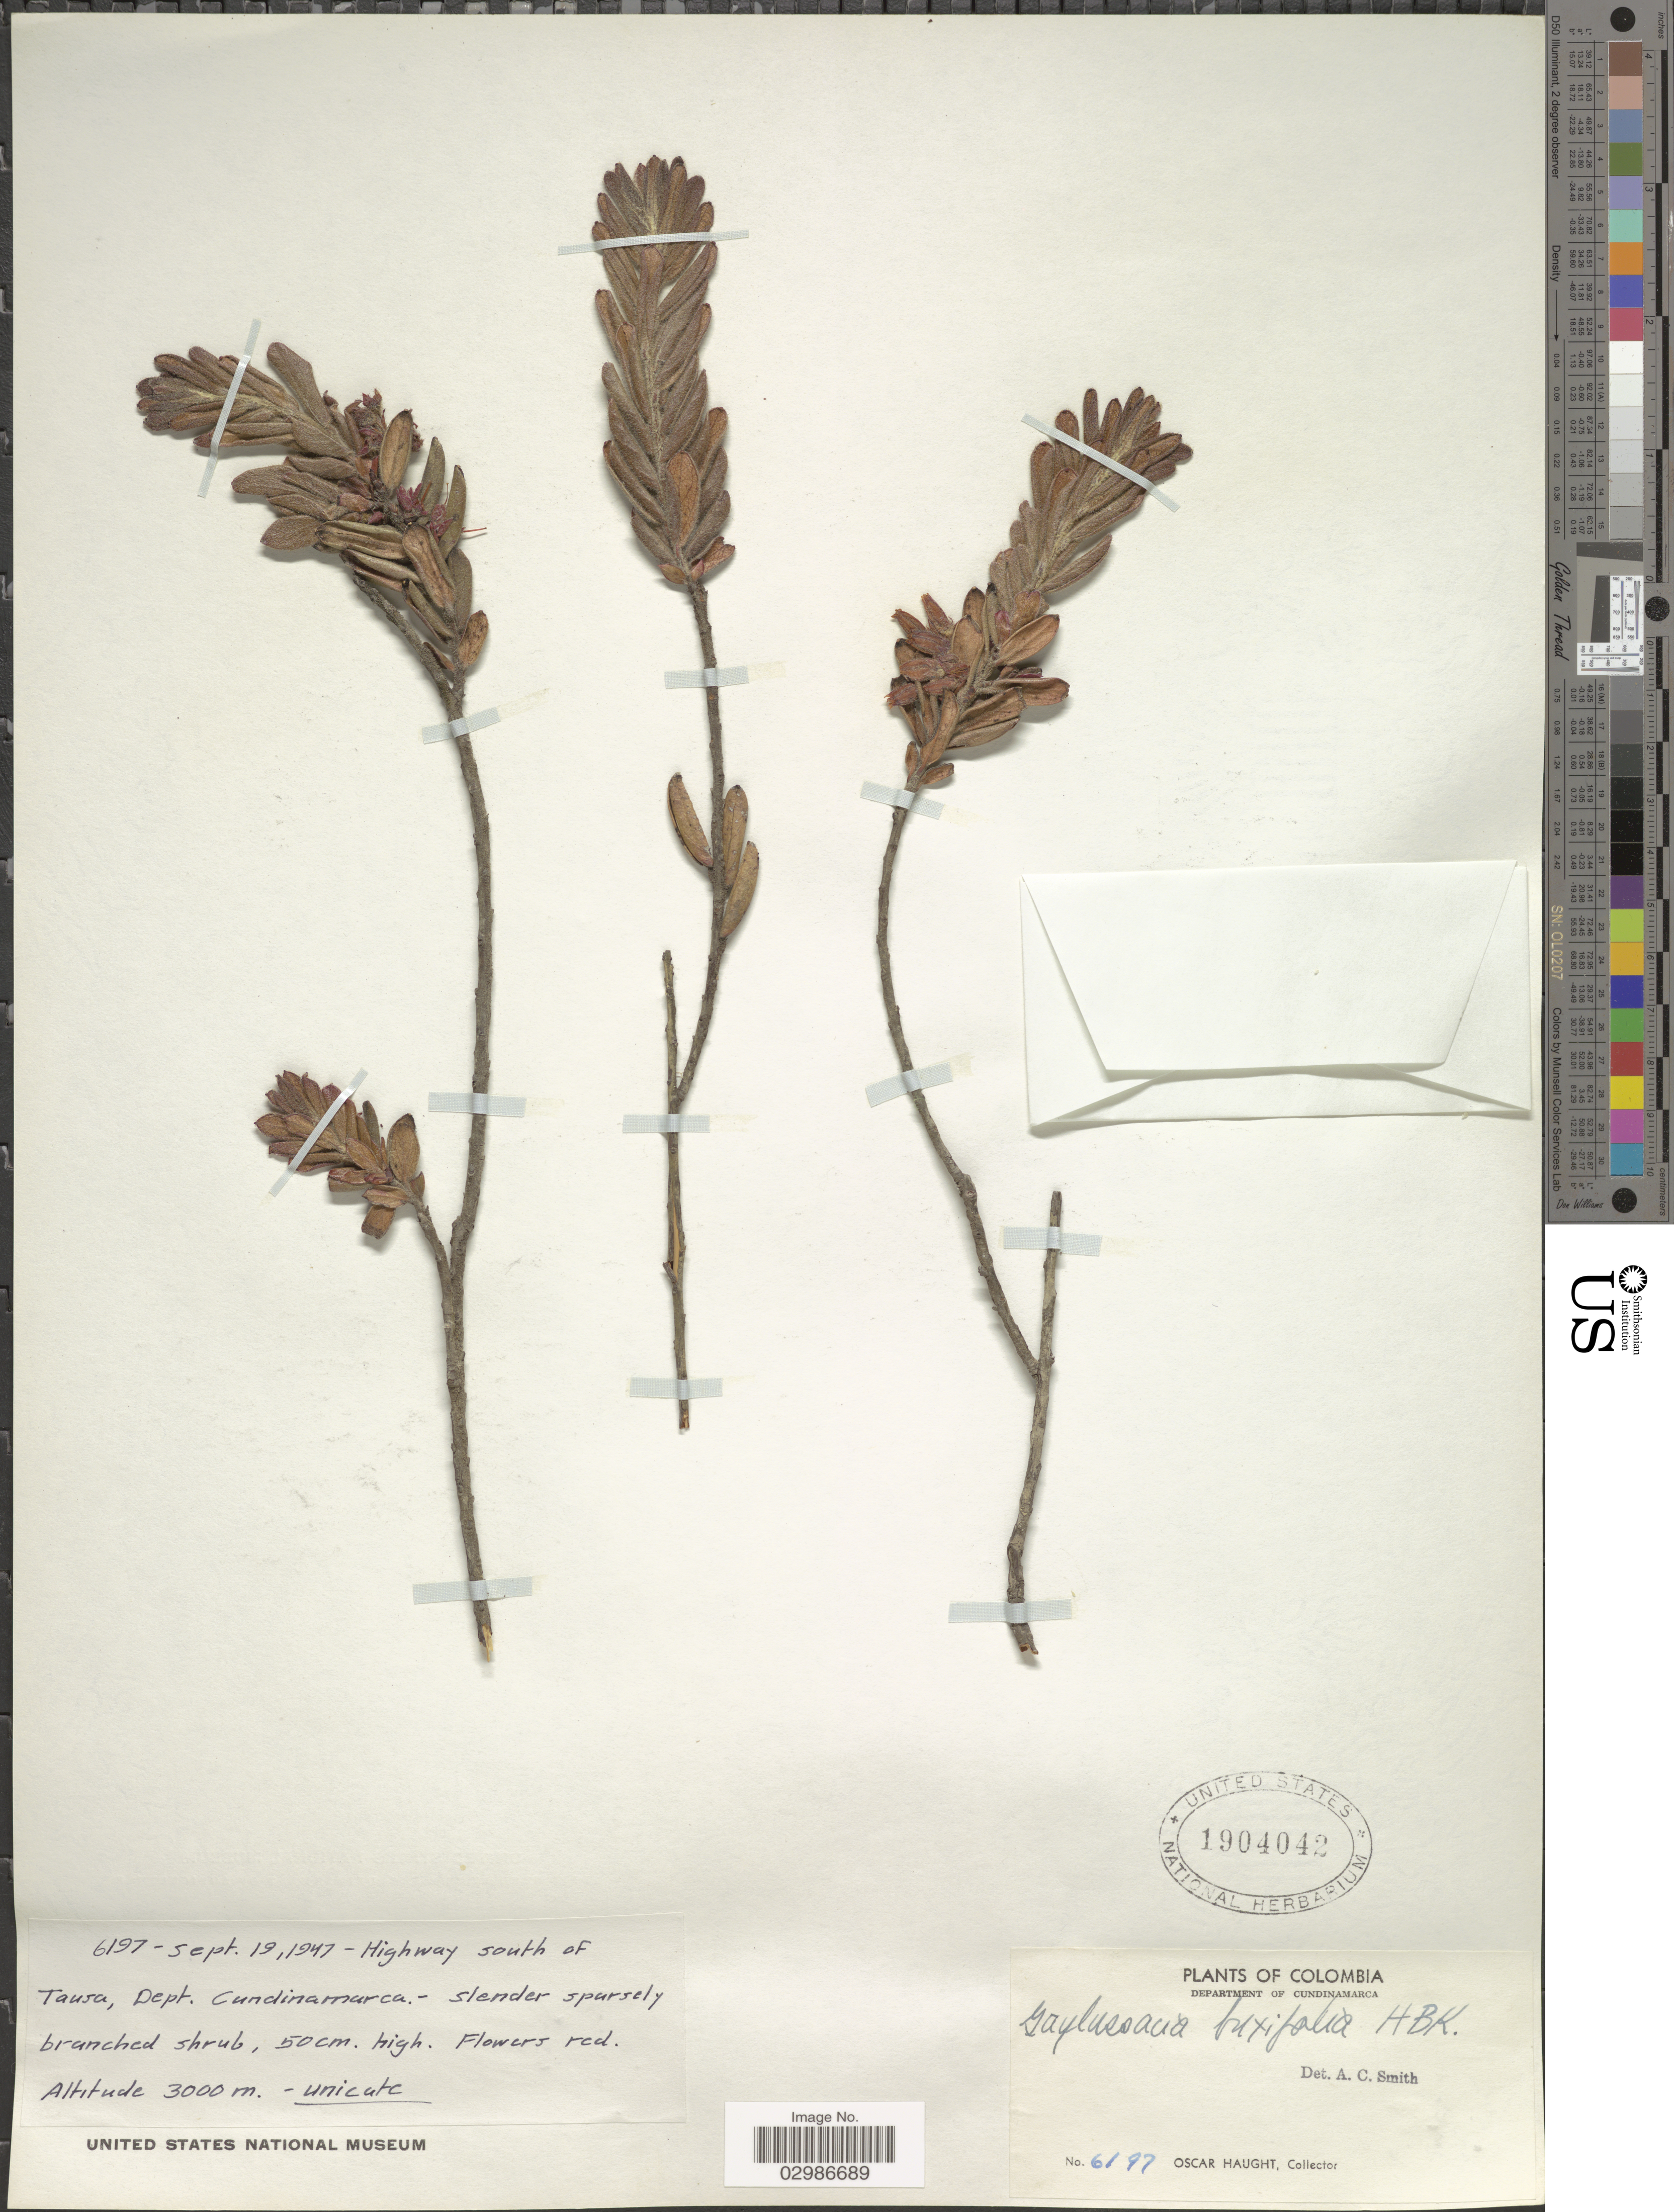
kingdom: Plantae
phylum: Tracheophyta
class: Magnoliopsida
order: Ericales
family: Ericaceae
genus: Gaylussacia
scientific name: Gaylussacia buxifolia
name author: Kunth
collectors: O. L. Haught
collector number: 6197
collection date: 1947-09-19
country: Colombia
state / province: Cundinamarca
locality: Highway south of Tausa, Dept. Cundinamarca.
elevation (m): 3000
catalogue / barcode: US 1904042